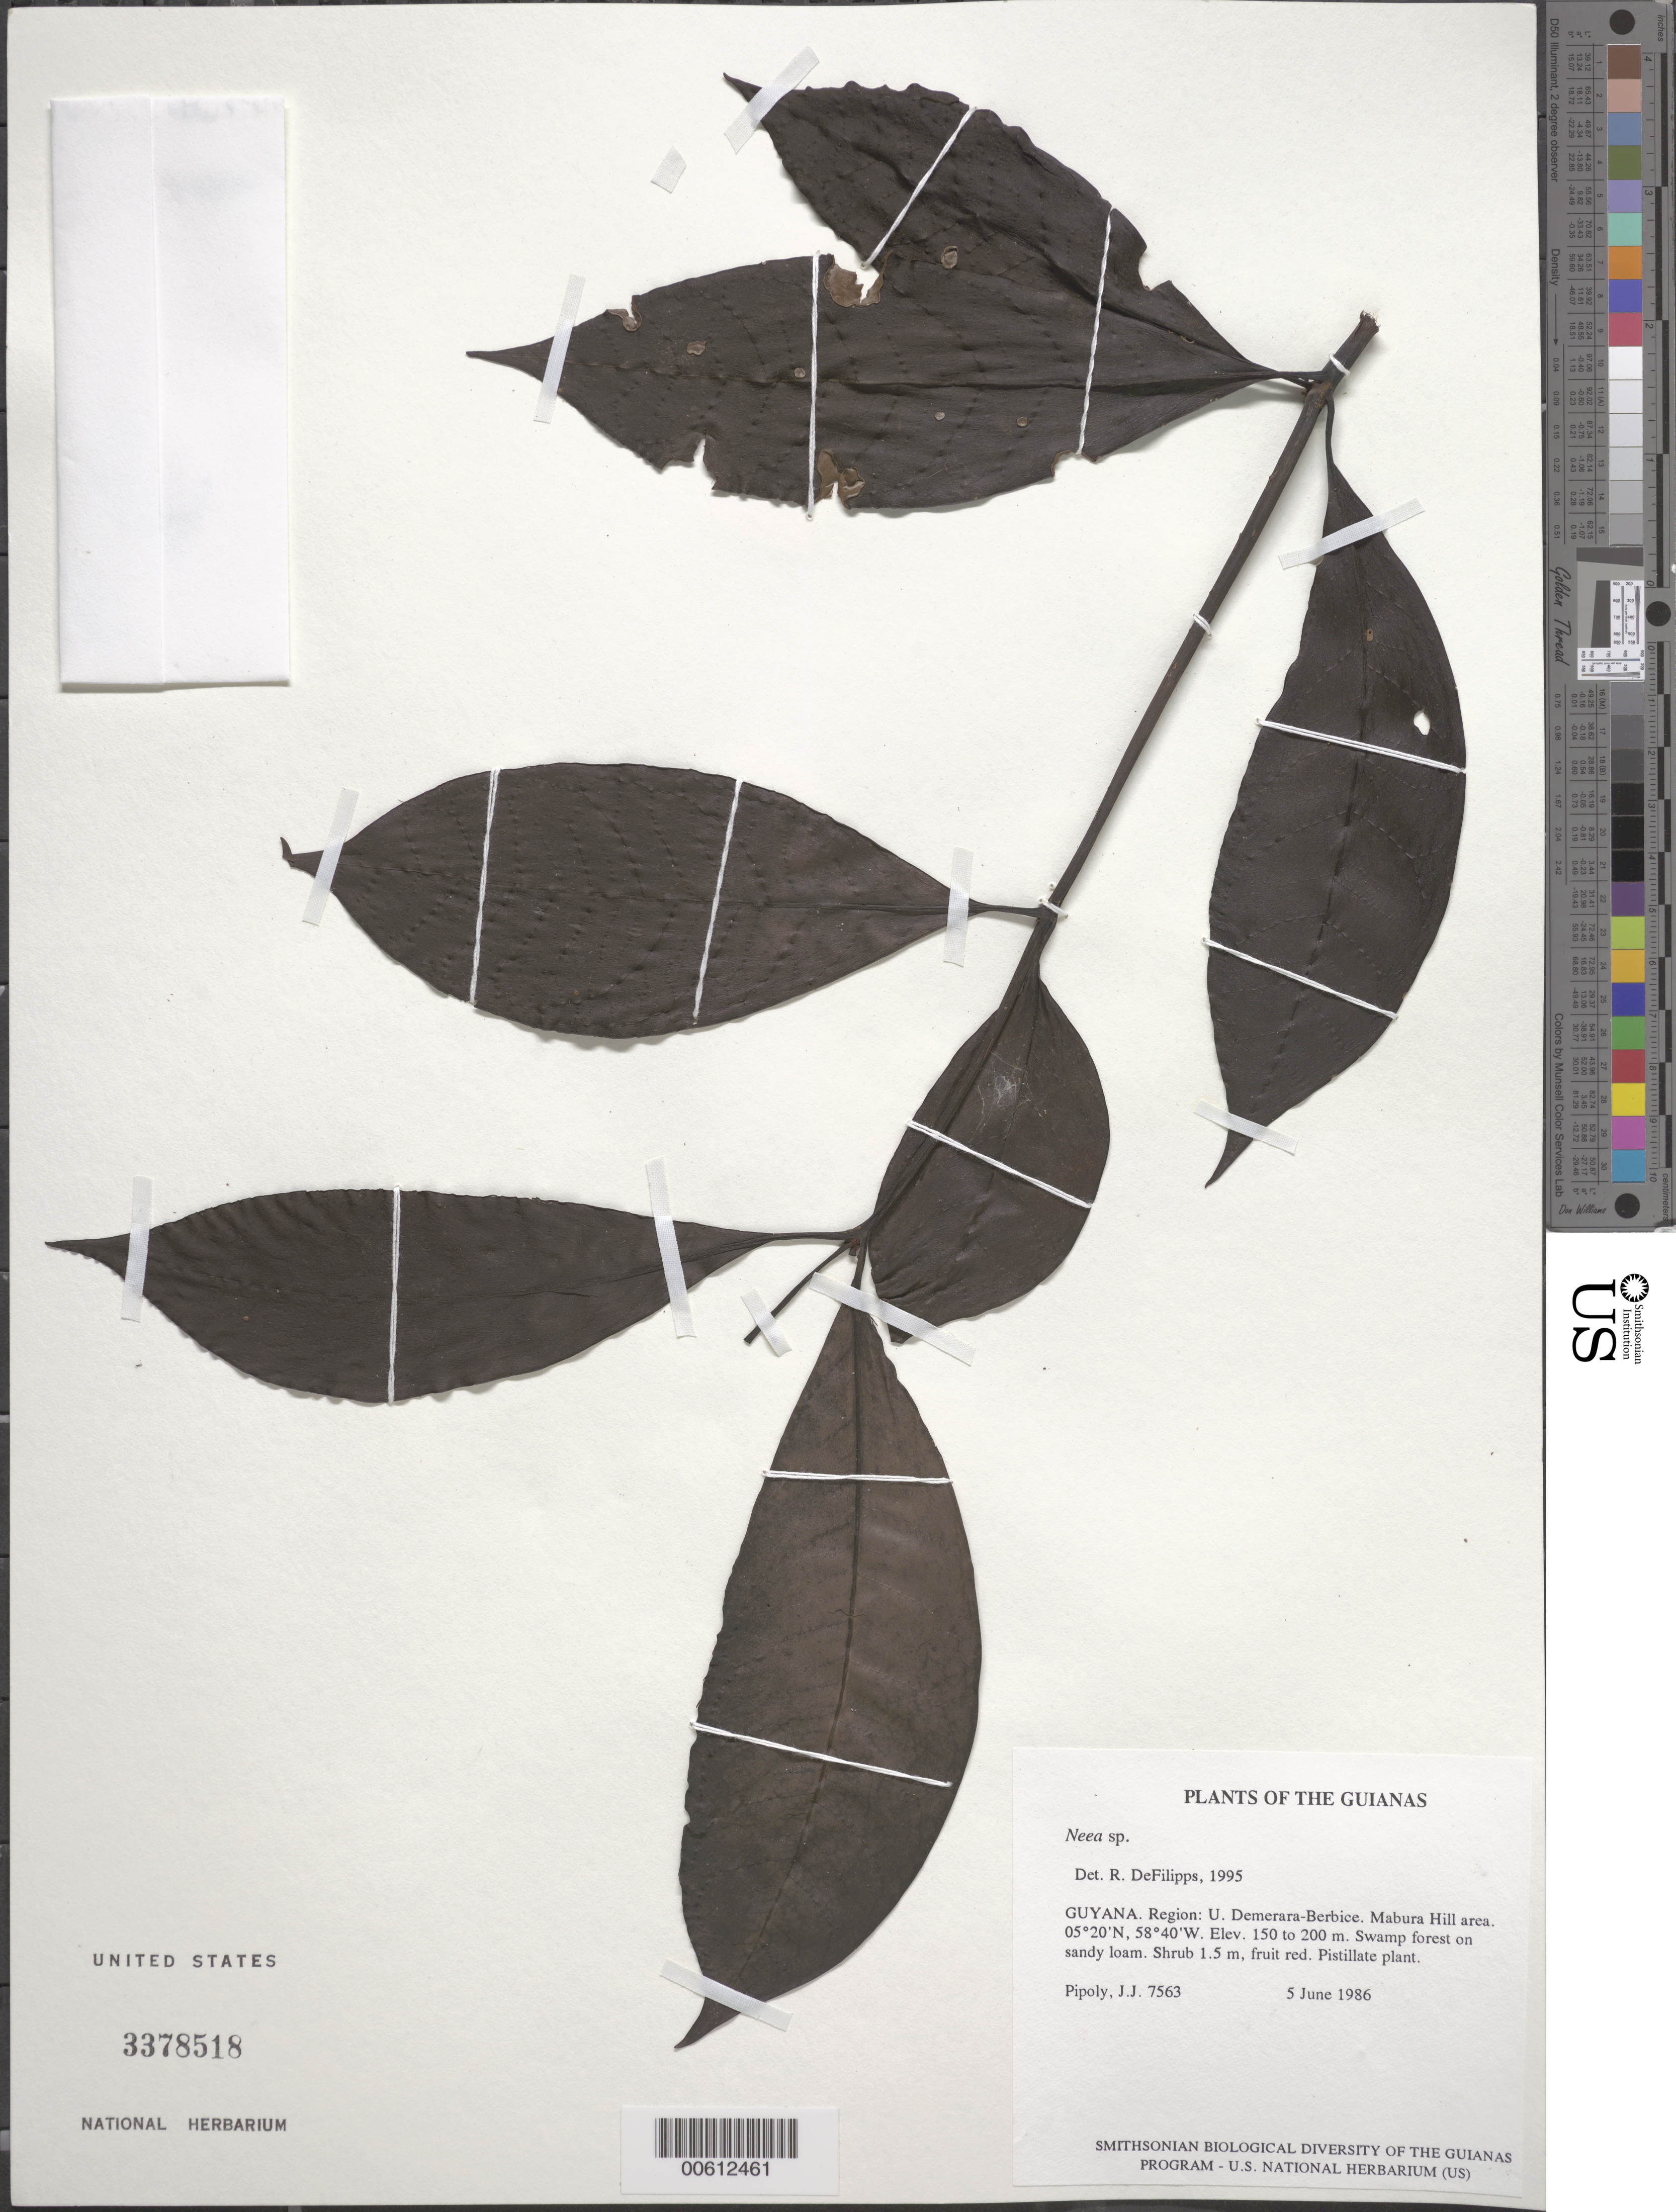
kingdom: Plantae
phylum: Tracheophyta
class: Magnoliopsida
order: Caryophyllales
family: Nyctaginaceae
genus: Neea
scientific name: Neea sp.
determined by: DeFilipps, R. A.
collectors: J. J. Pipoly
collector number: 7563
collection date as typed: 5 June 1986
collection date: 1986-06-05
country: Guyana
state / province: U. Demerara-Berbice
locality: Mabura Hill area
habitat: Swamp forest on sandy loam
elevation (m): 150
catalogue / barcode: US 3378518